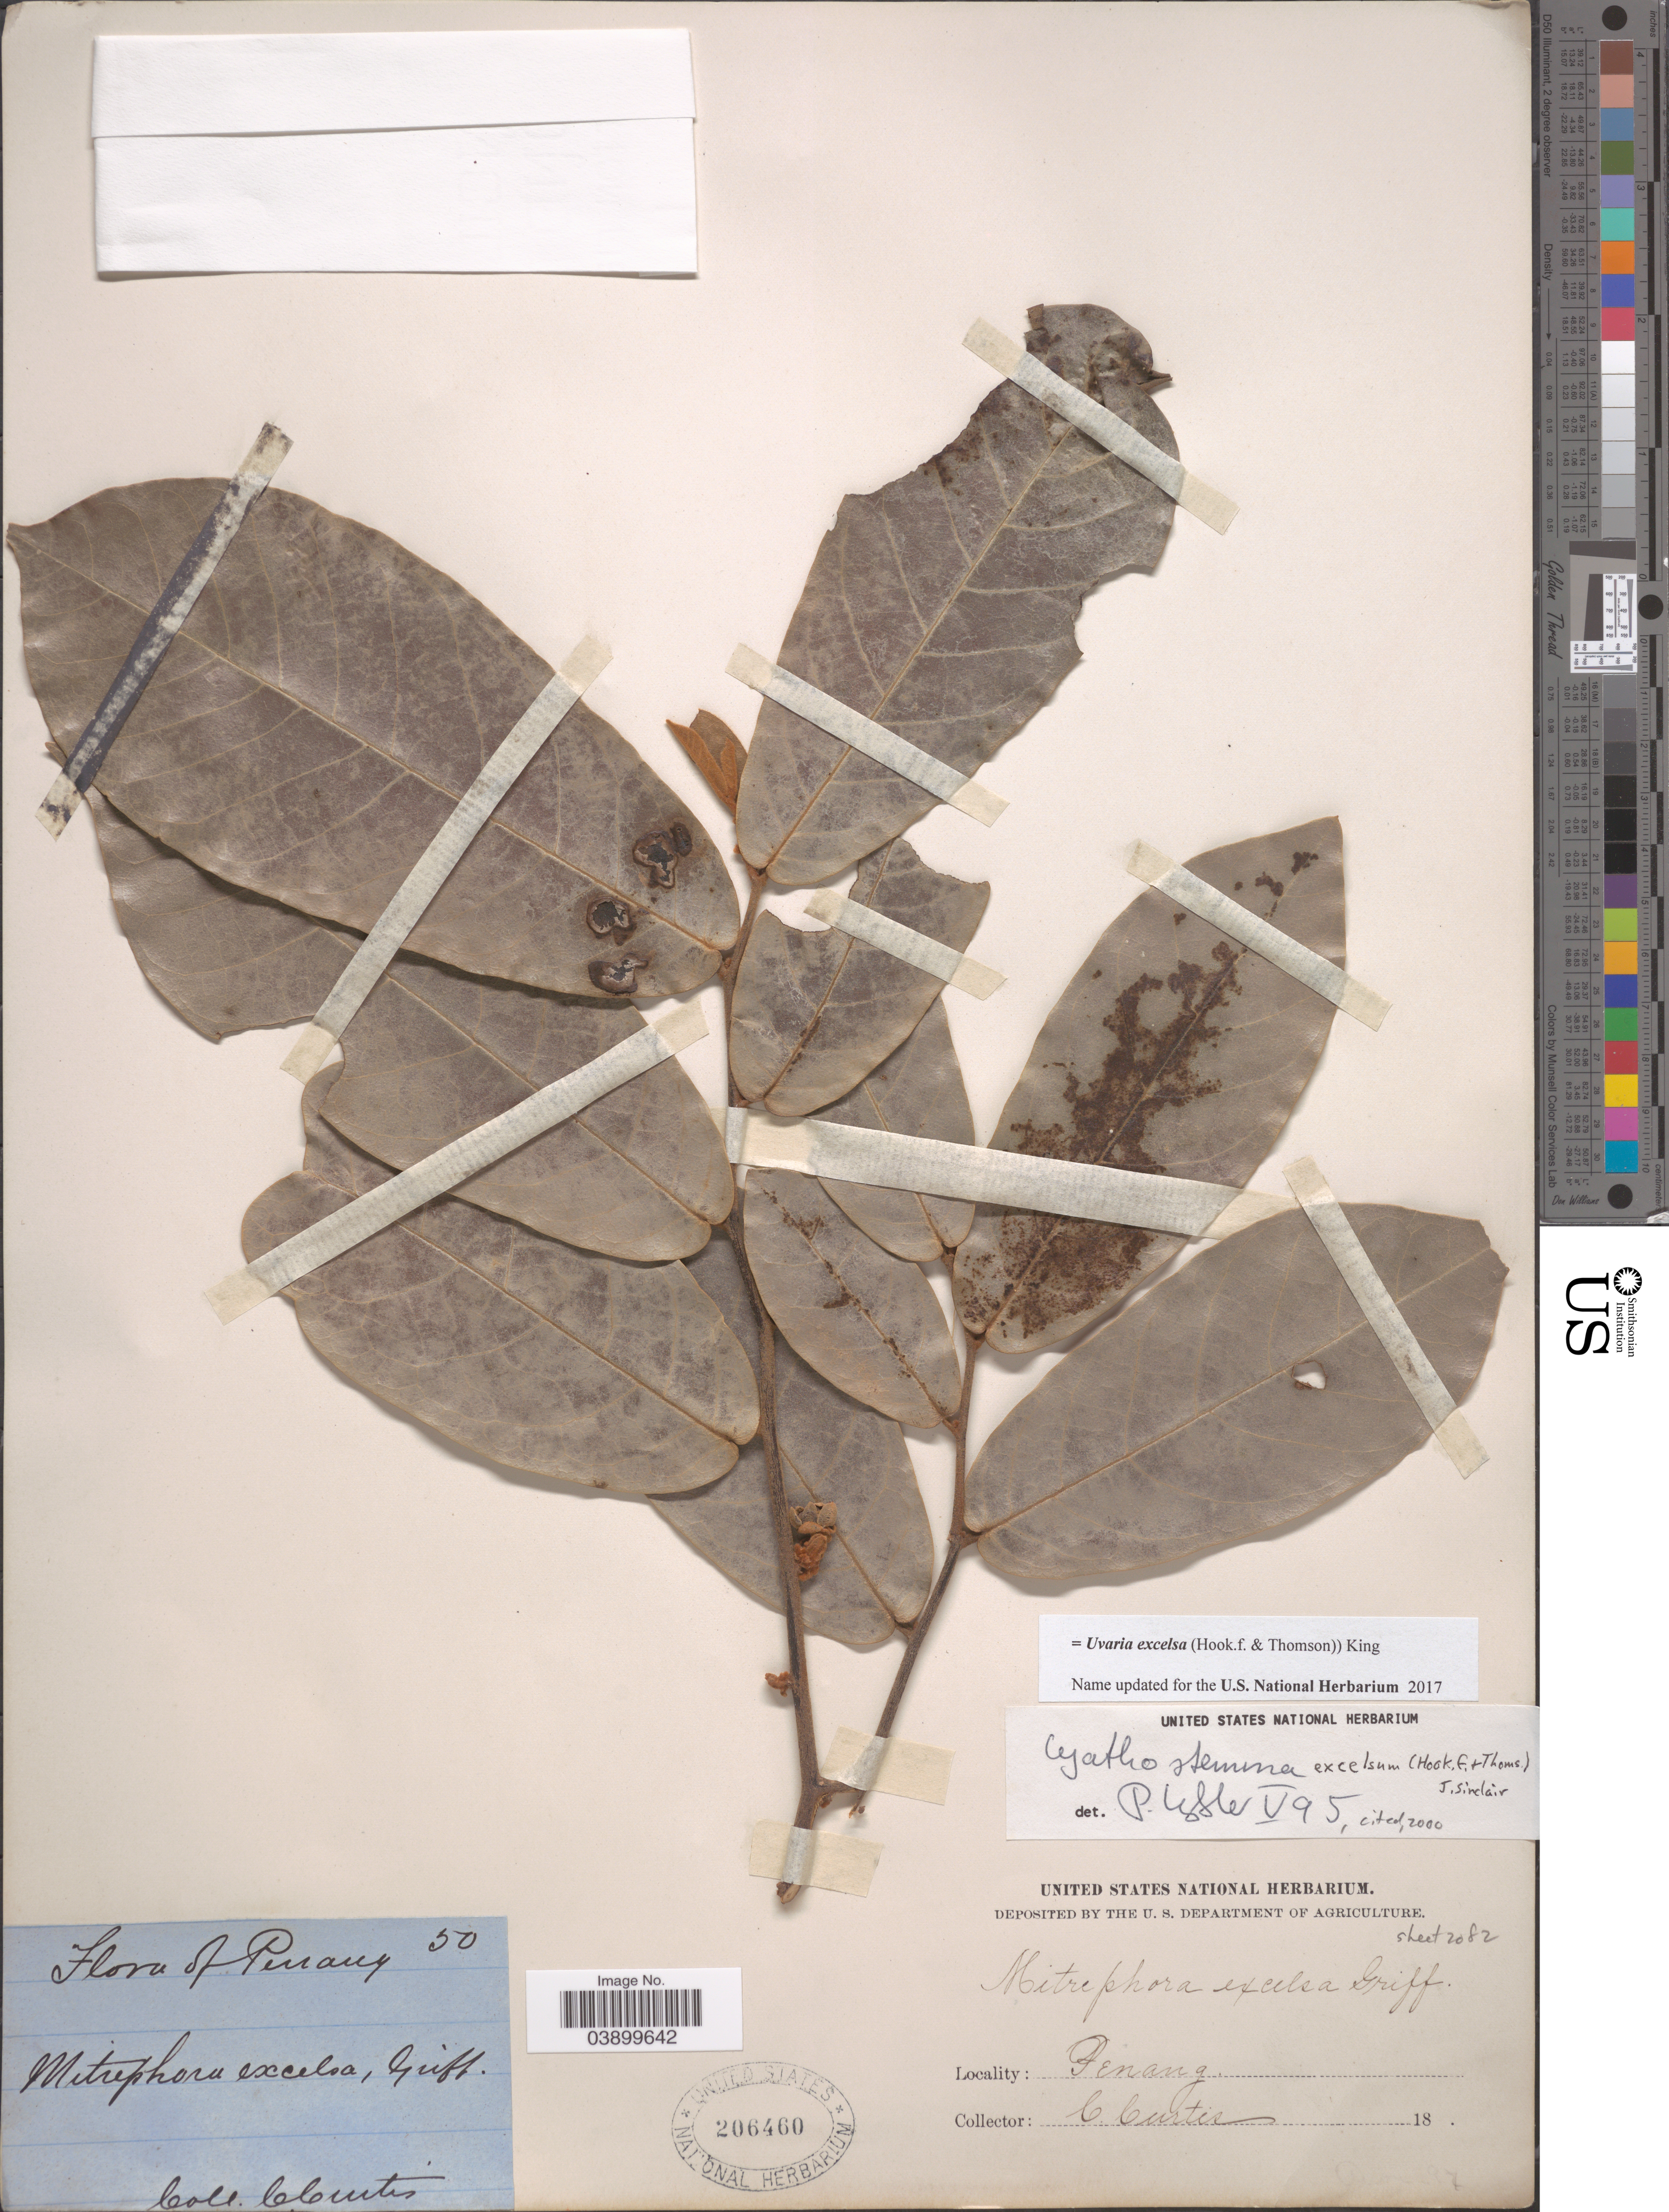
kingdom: Plantae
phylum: Tracheophyta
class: Magnoliopsida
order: Magnoliales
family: Annonaceae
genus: Uvaria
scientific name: Uvaria excelsa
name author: (Hook. f. & Thomson) King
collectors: C. Curtis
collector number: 50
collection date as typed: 18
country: Malaysia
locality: Penang.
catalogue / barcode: US 206460